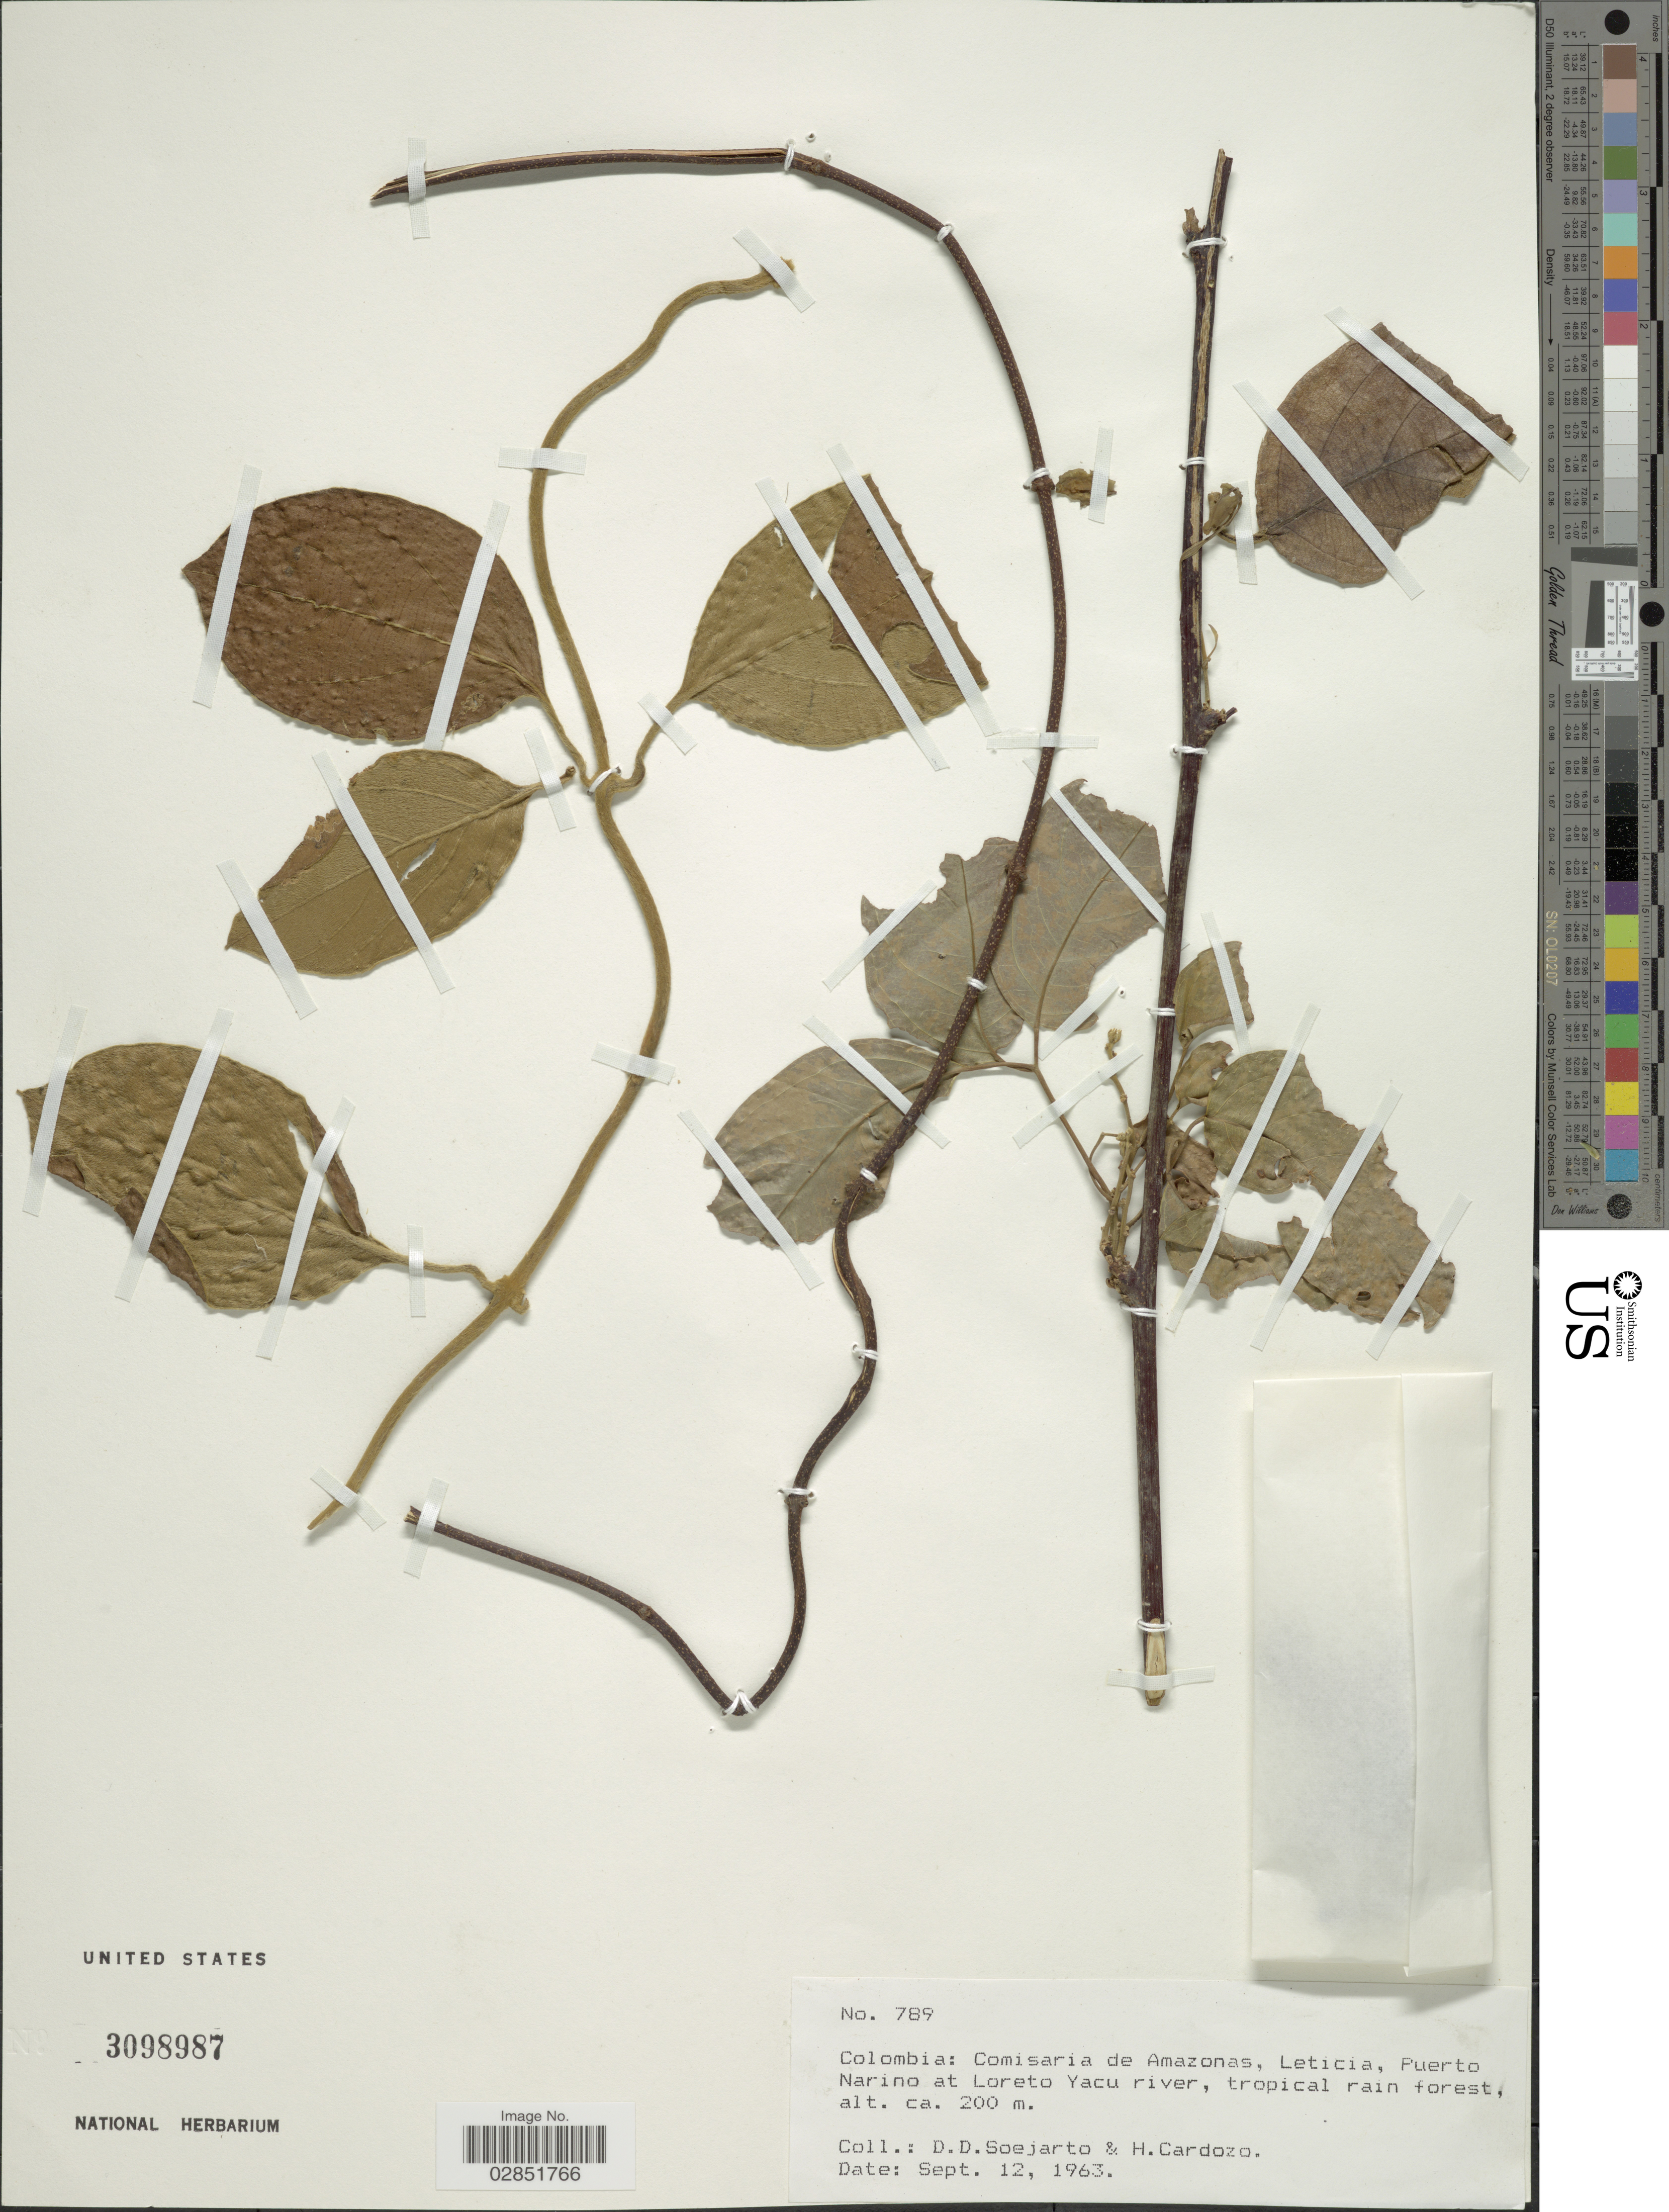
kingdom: Plantae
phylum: Tracheophyta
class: Magnoliopsida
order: Lamiales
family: Acanthaceae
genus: Mendoncia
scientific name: Mendoncia sp.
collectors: H. Cardozo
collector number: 789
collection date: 1963-09-12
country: Colombia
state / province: Amazônas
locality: Comisaria de Amazonas, Leticia, Puerto Narino at Loreto Yacu river.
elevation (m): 200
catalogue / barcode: US 3098987